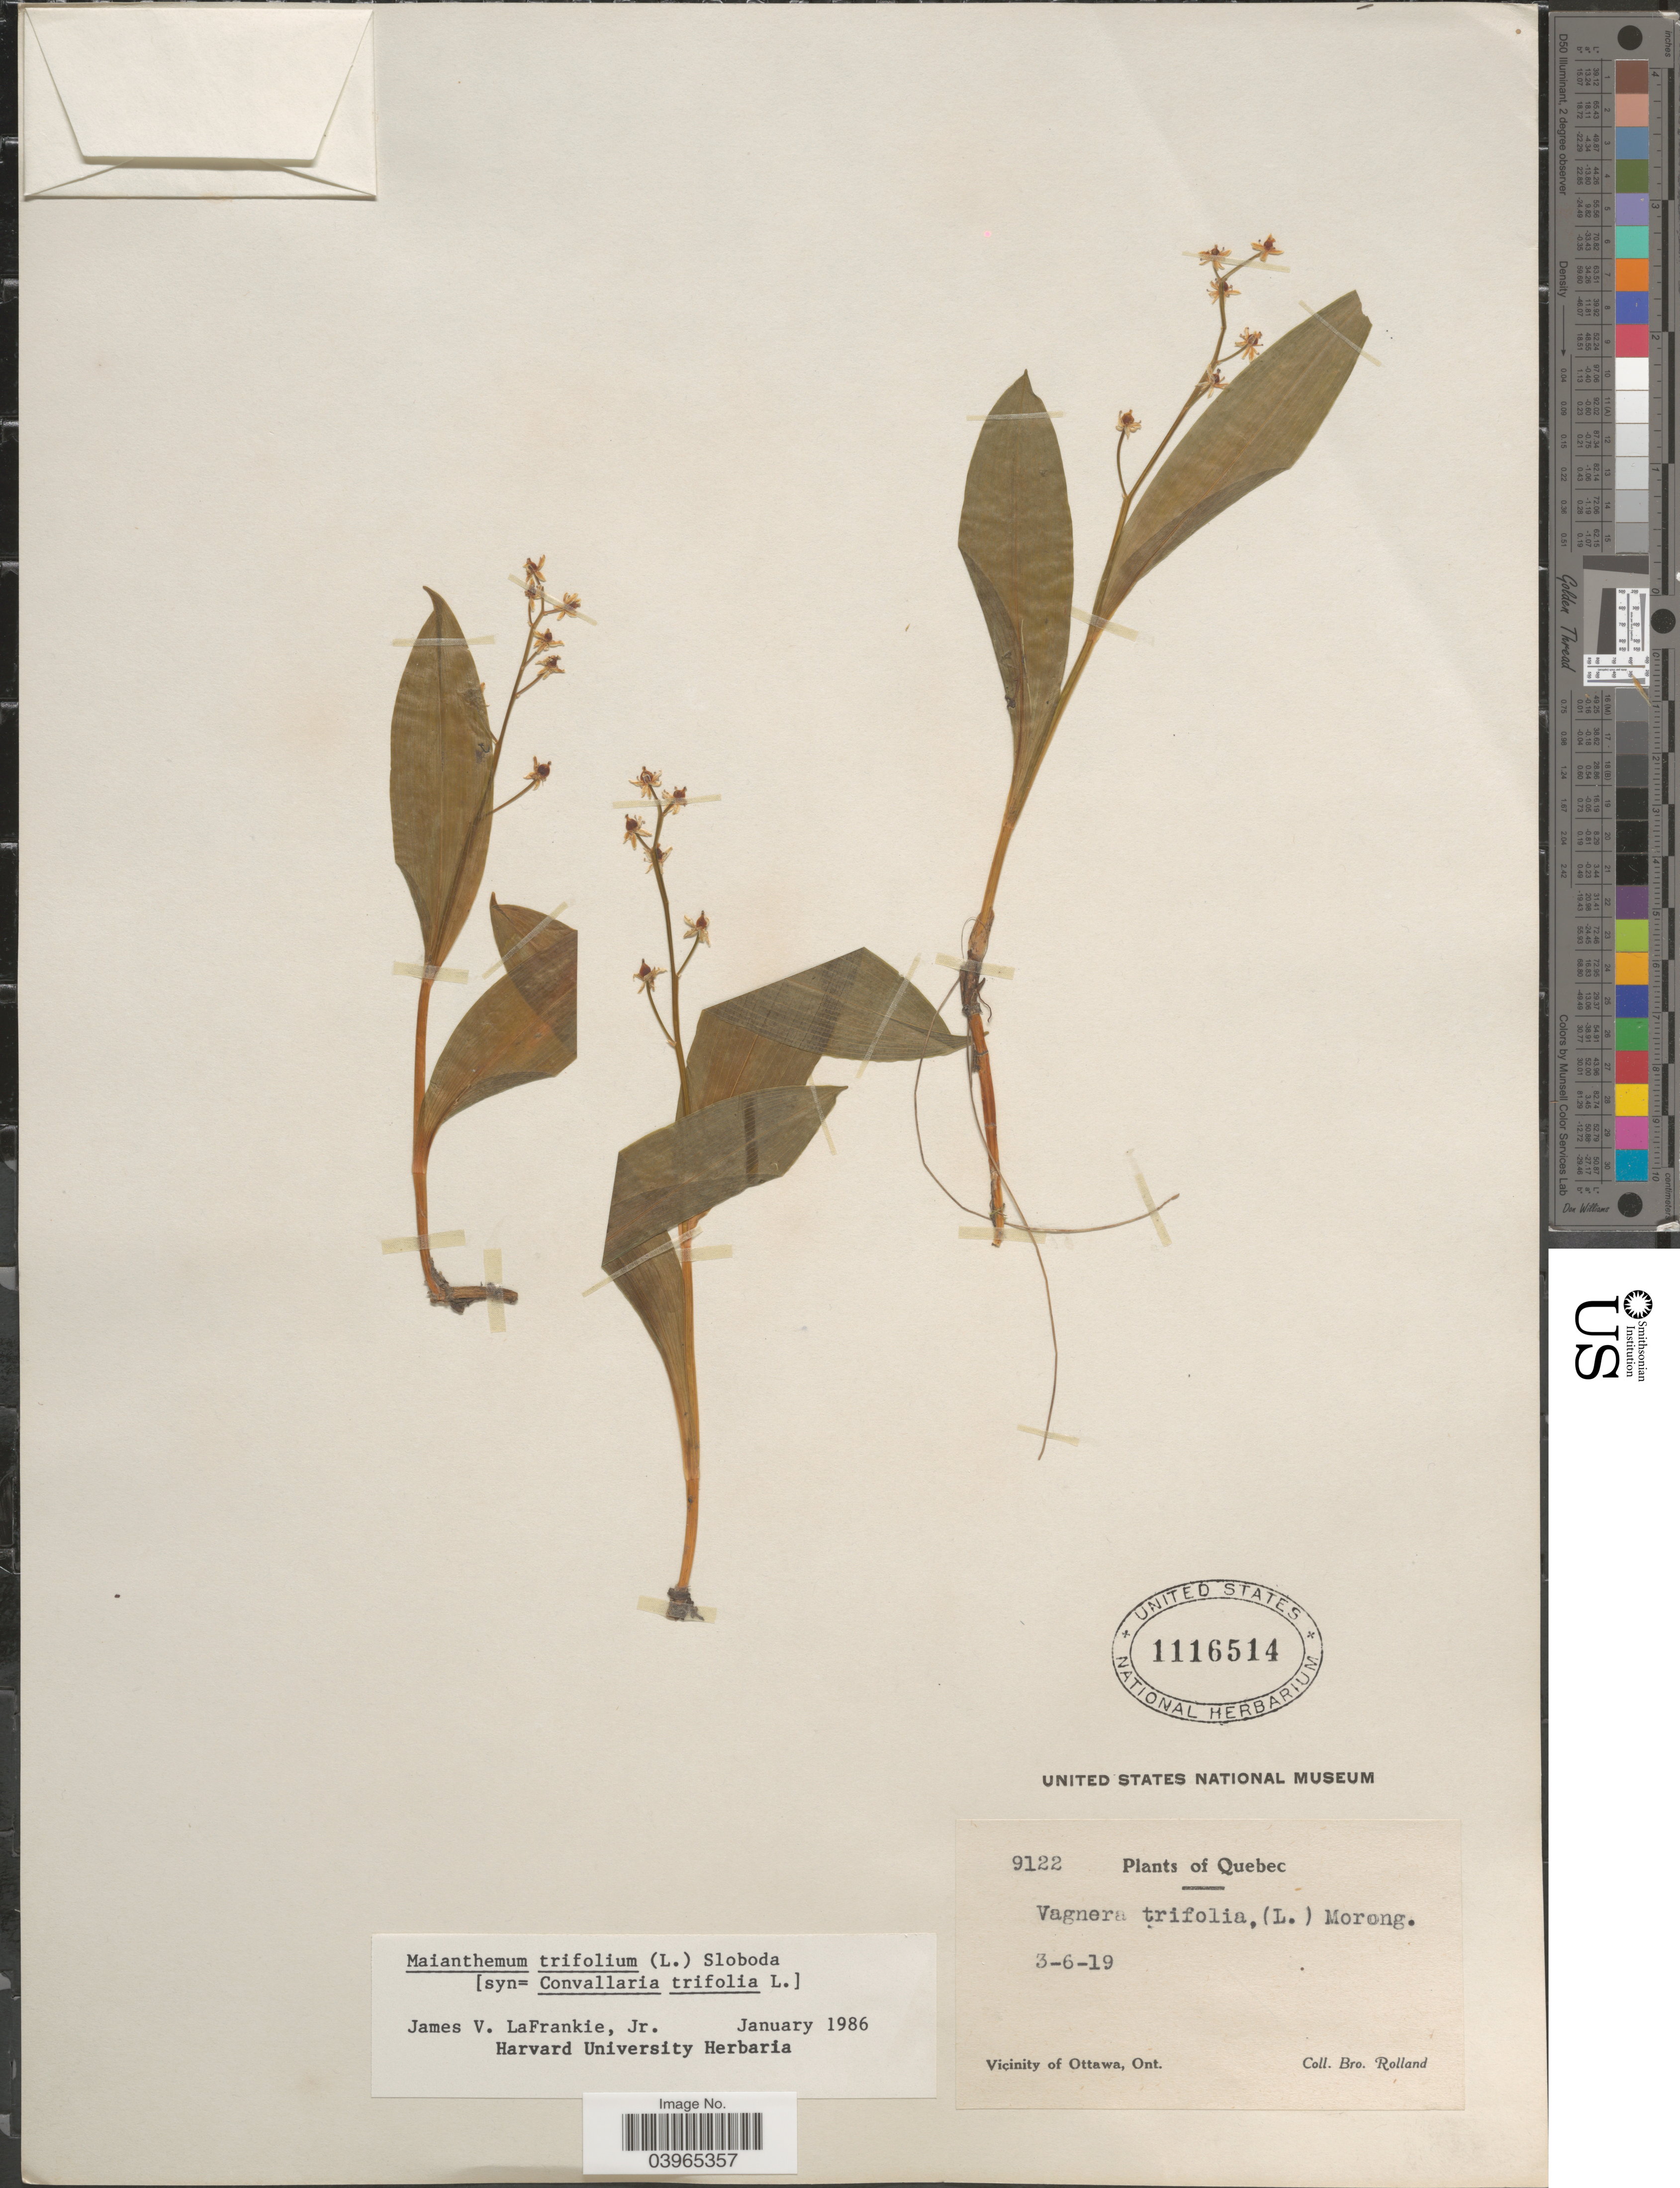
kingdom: Plantae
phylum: Tracheophyta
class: Liliopsida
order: Asparagales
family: Asparagaceae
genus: Maianthemum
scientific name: Maianthemum trifolium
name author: (L.) Sloboda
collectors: B. Rolland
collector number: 9122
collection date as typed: Transcribed d/m/y: 3/6/19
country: Canada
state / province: Quebec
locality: Vicinity of Ottawa.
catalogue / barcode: US 1116514